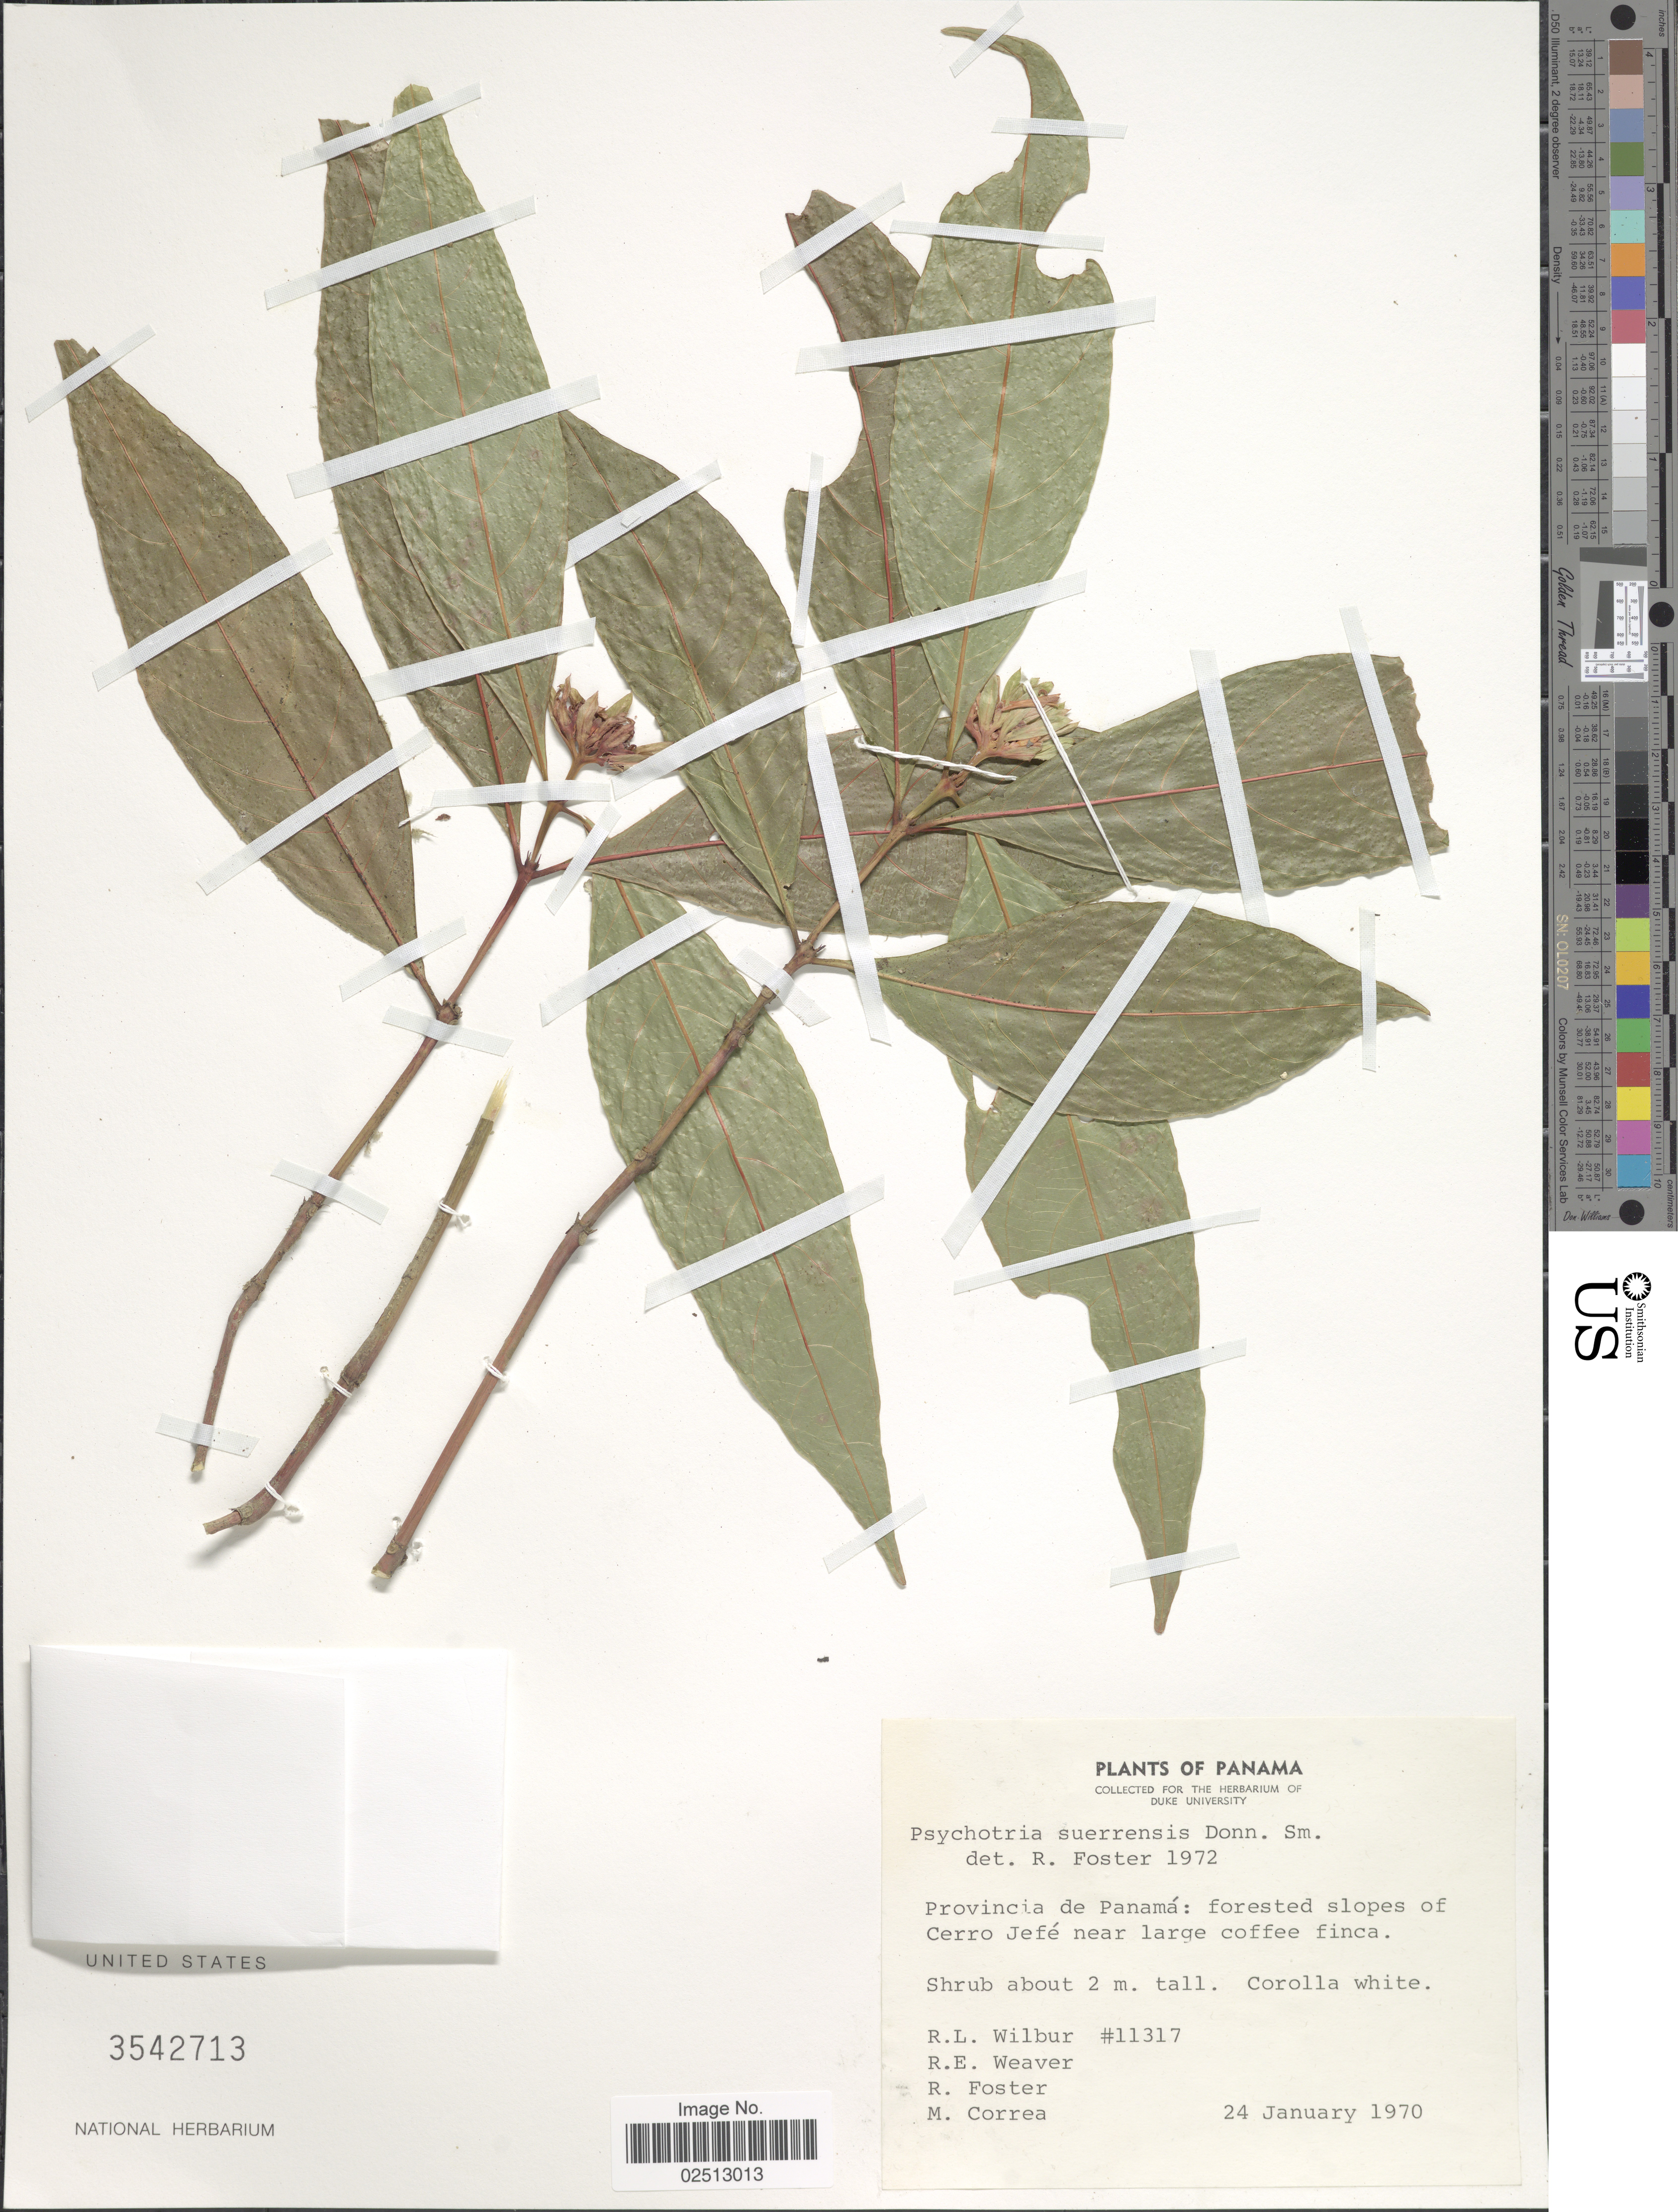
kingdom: Plantae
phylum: Tracheophyta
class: Magnoliopsida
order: Gentianales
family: Rubiaceae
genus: Psychotria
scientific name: Psychotria suerrensis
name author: Donn. Sm.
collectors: R. L. Wilbur, R. E. Weaver, R. Foster & M. Correa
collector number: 11317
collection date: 1970-01-24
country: Panama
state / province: Panamá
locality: Provincia de Panama: Forested slopes of Cerro Jefe near large coffee finca.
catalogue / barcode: US 3542713